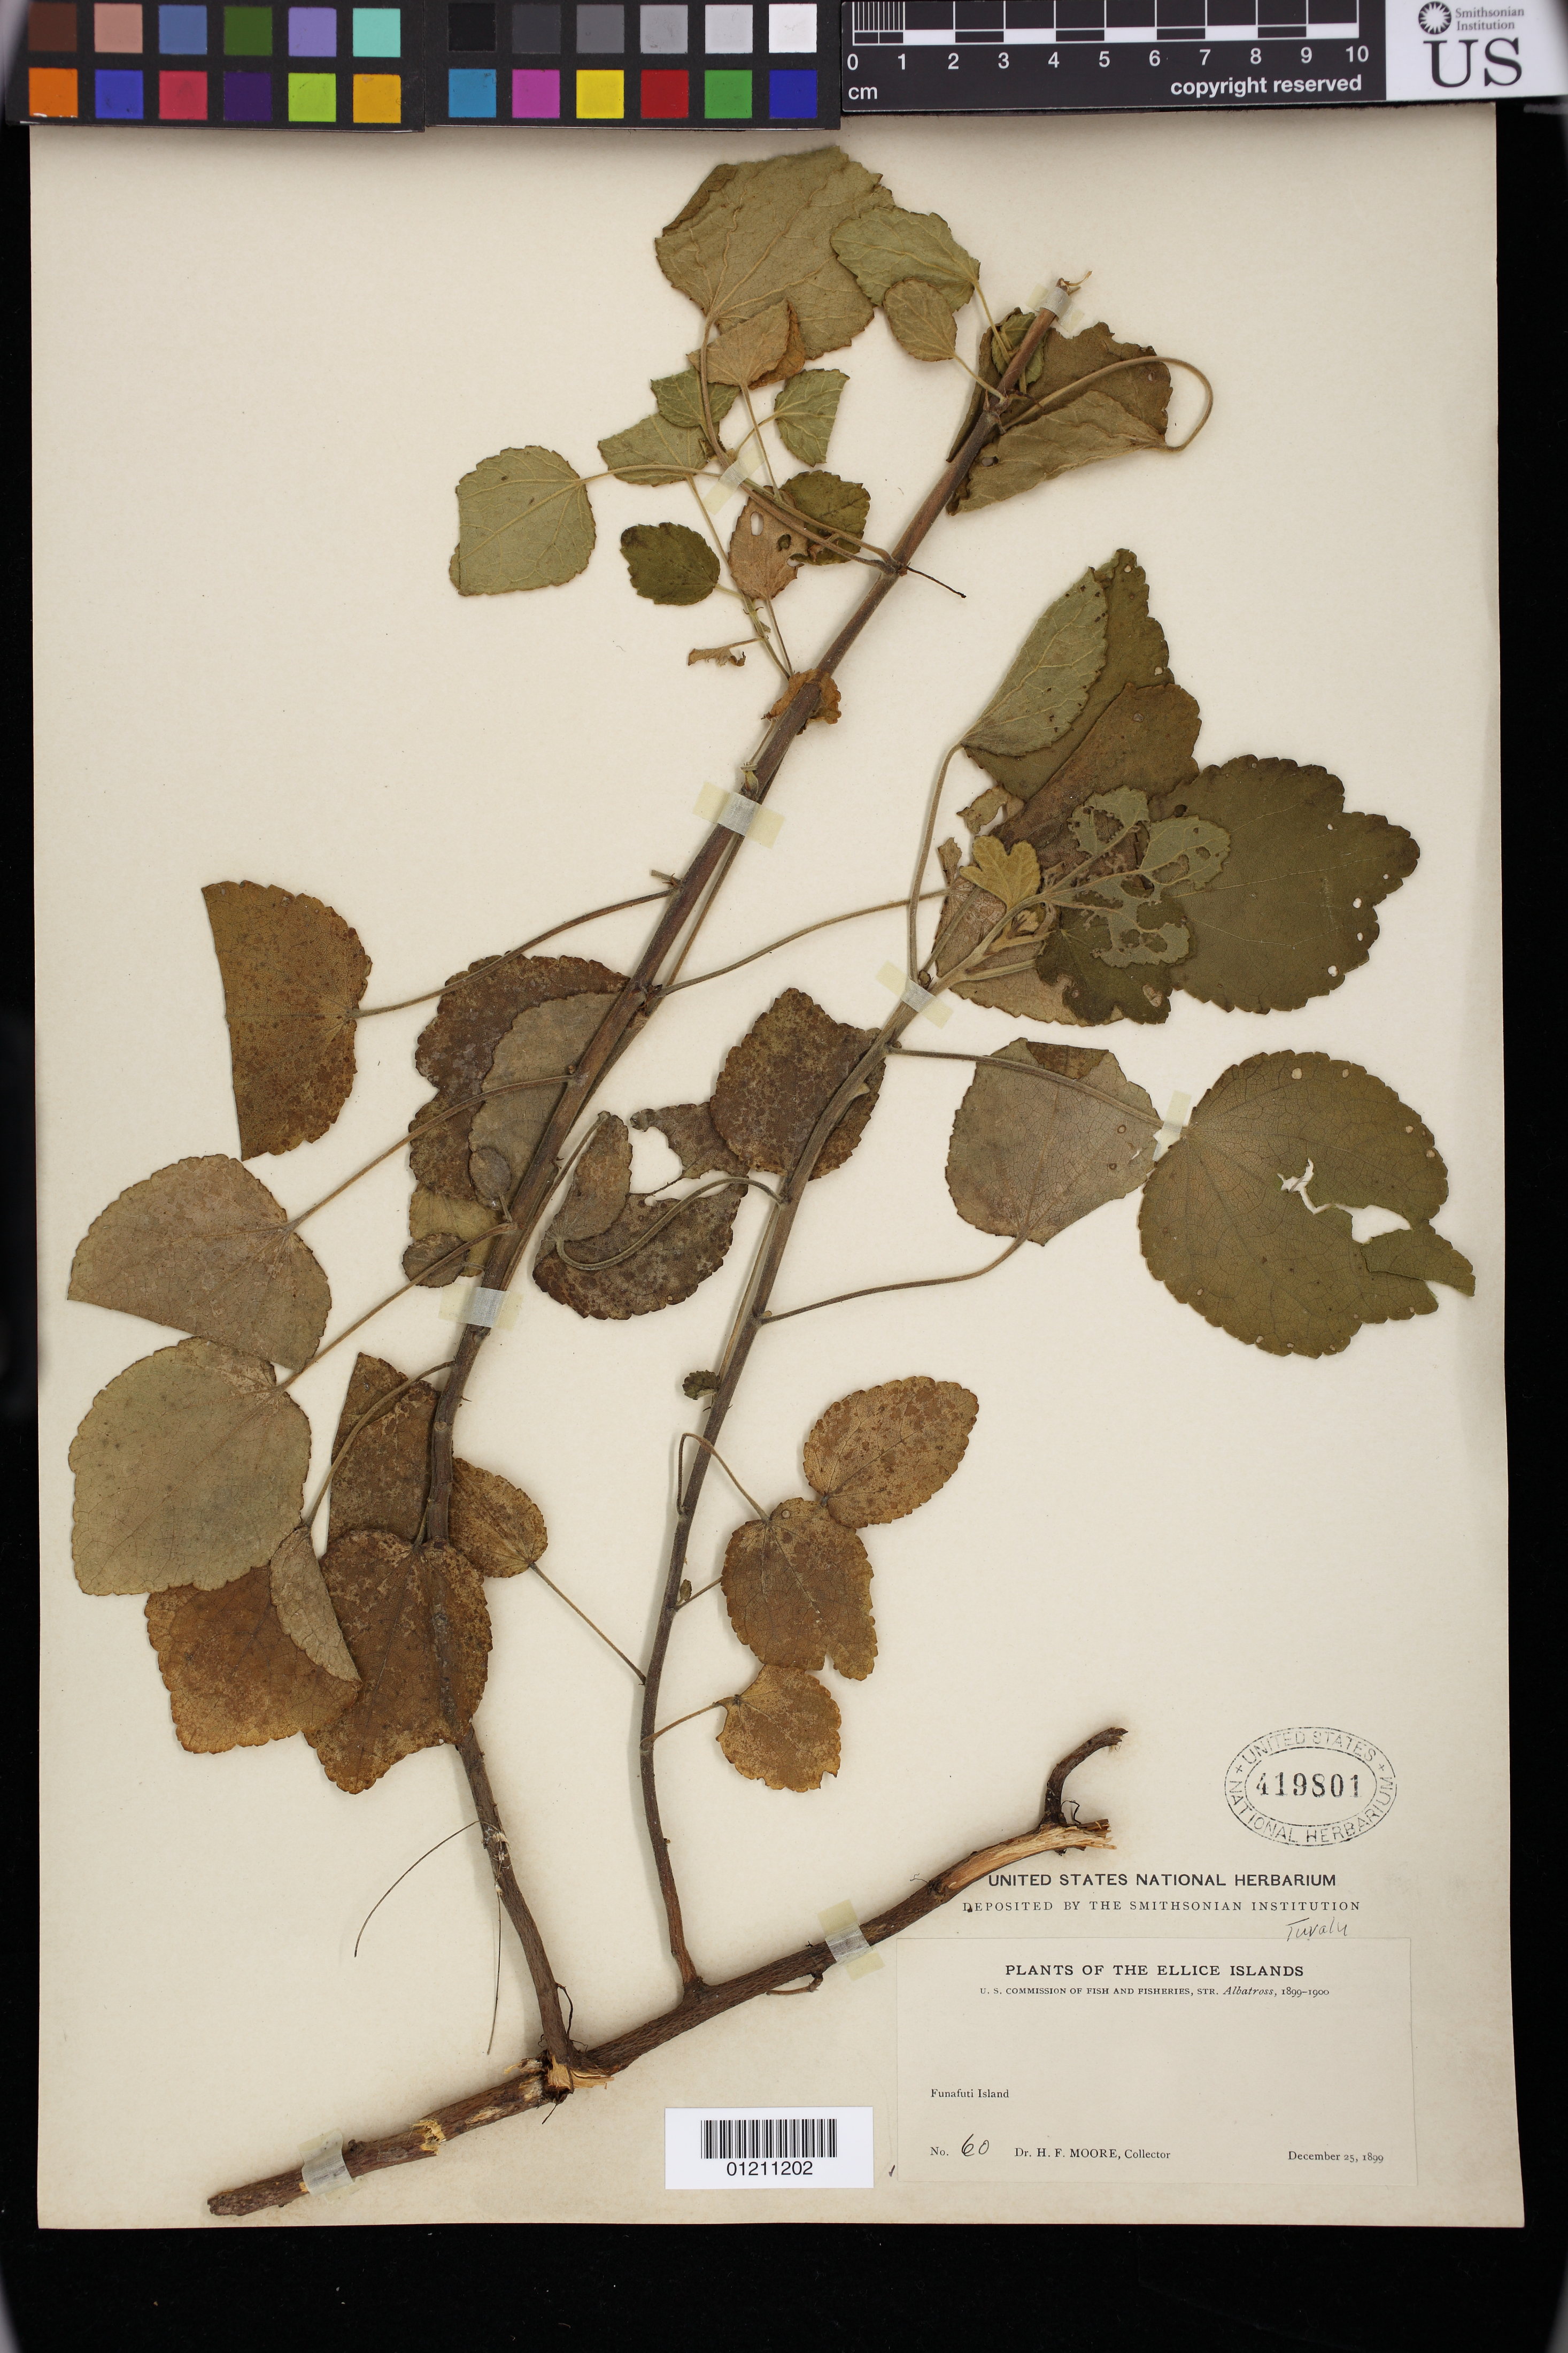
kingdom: Plantae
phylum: Tracheophyta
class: Magnoliopsida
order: Malvales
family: Malvaceae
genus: Triumfetta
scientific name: Triumfetta procumbens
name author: G. Forst.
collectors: H. F. Moore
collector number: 60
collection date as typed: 25 Dec 1899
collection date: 1899-12-25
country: Tuvalu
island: Funafuti Atoll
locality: Ellice Islands: Funafuti Atoll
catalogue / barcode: US 419801